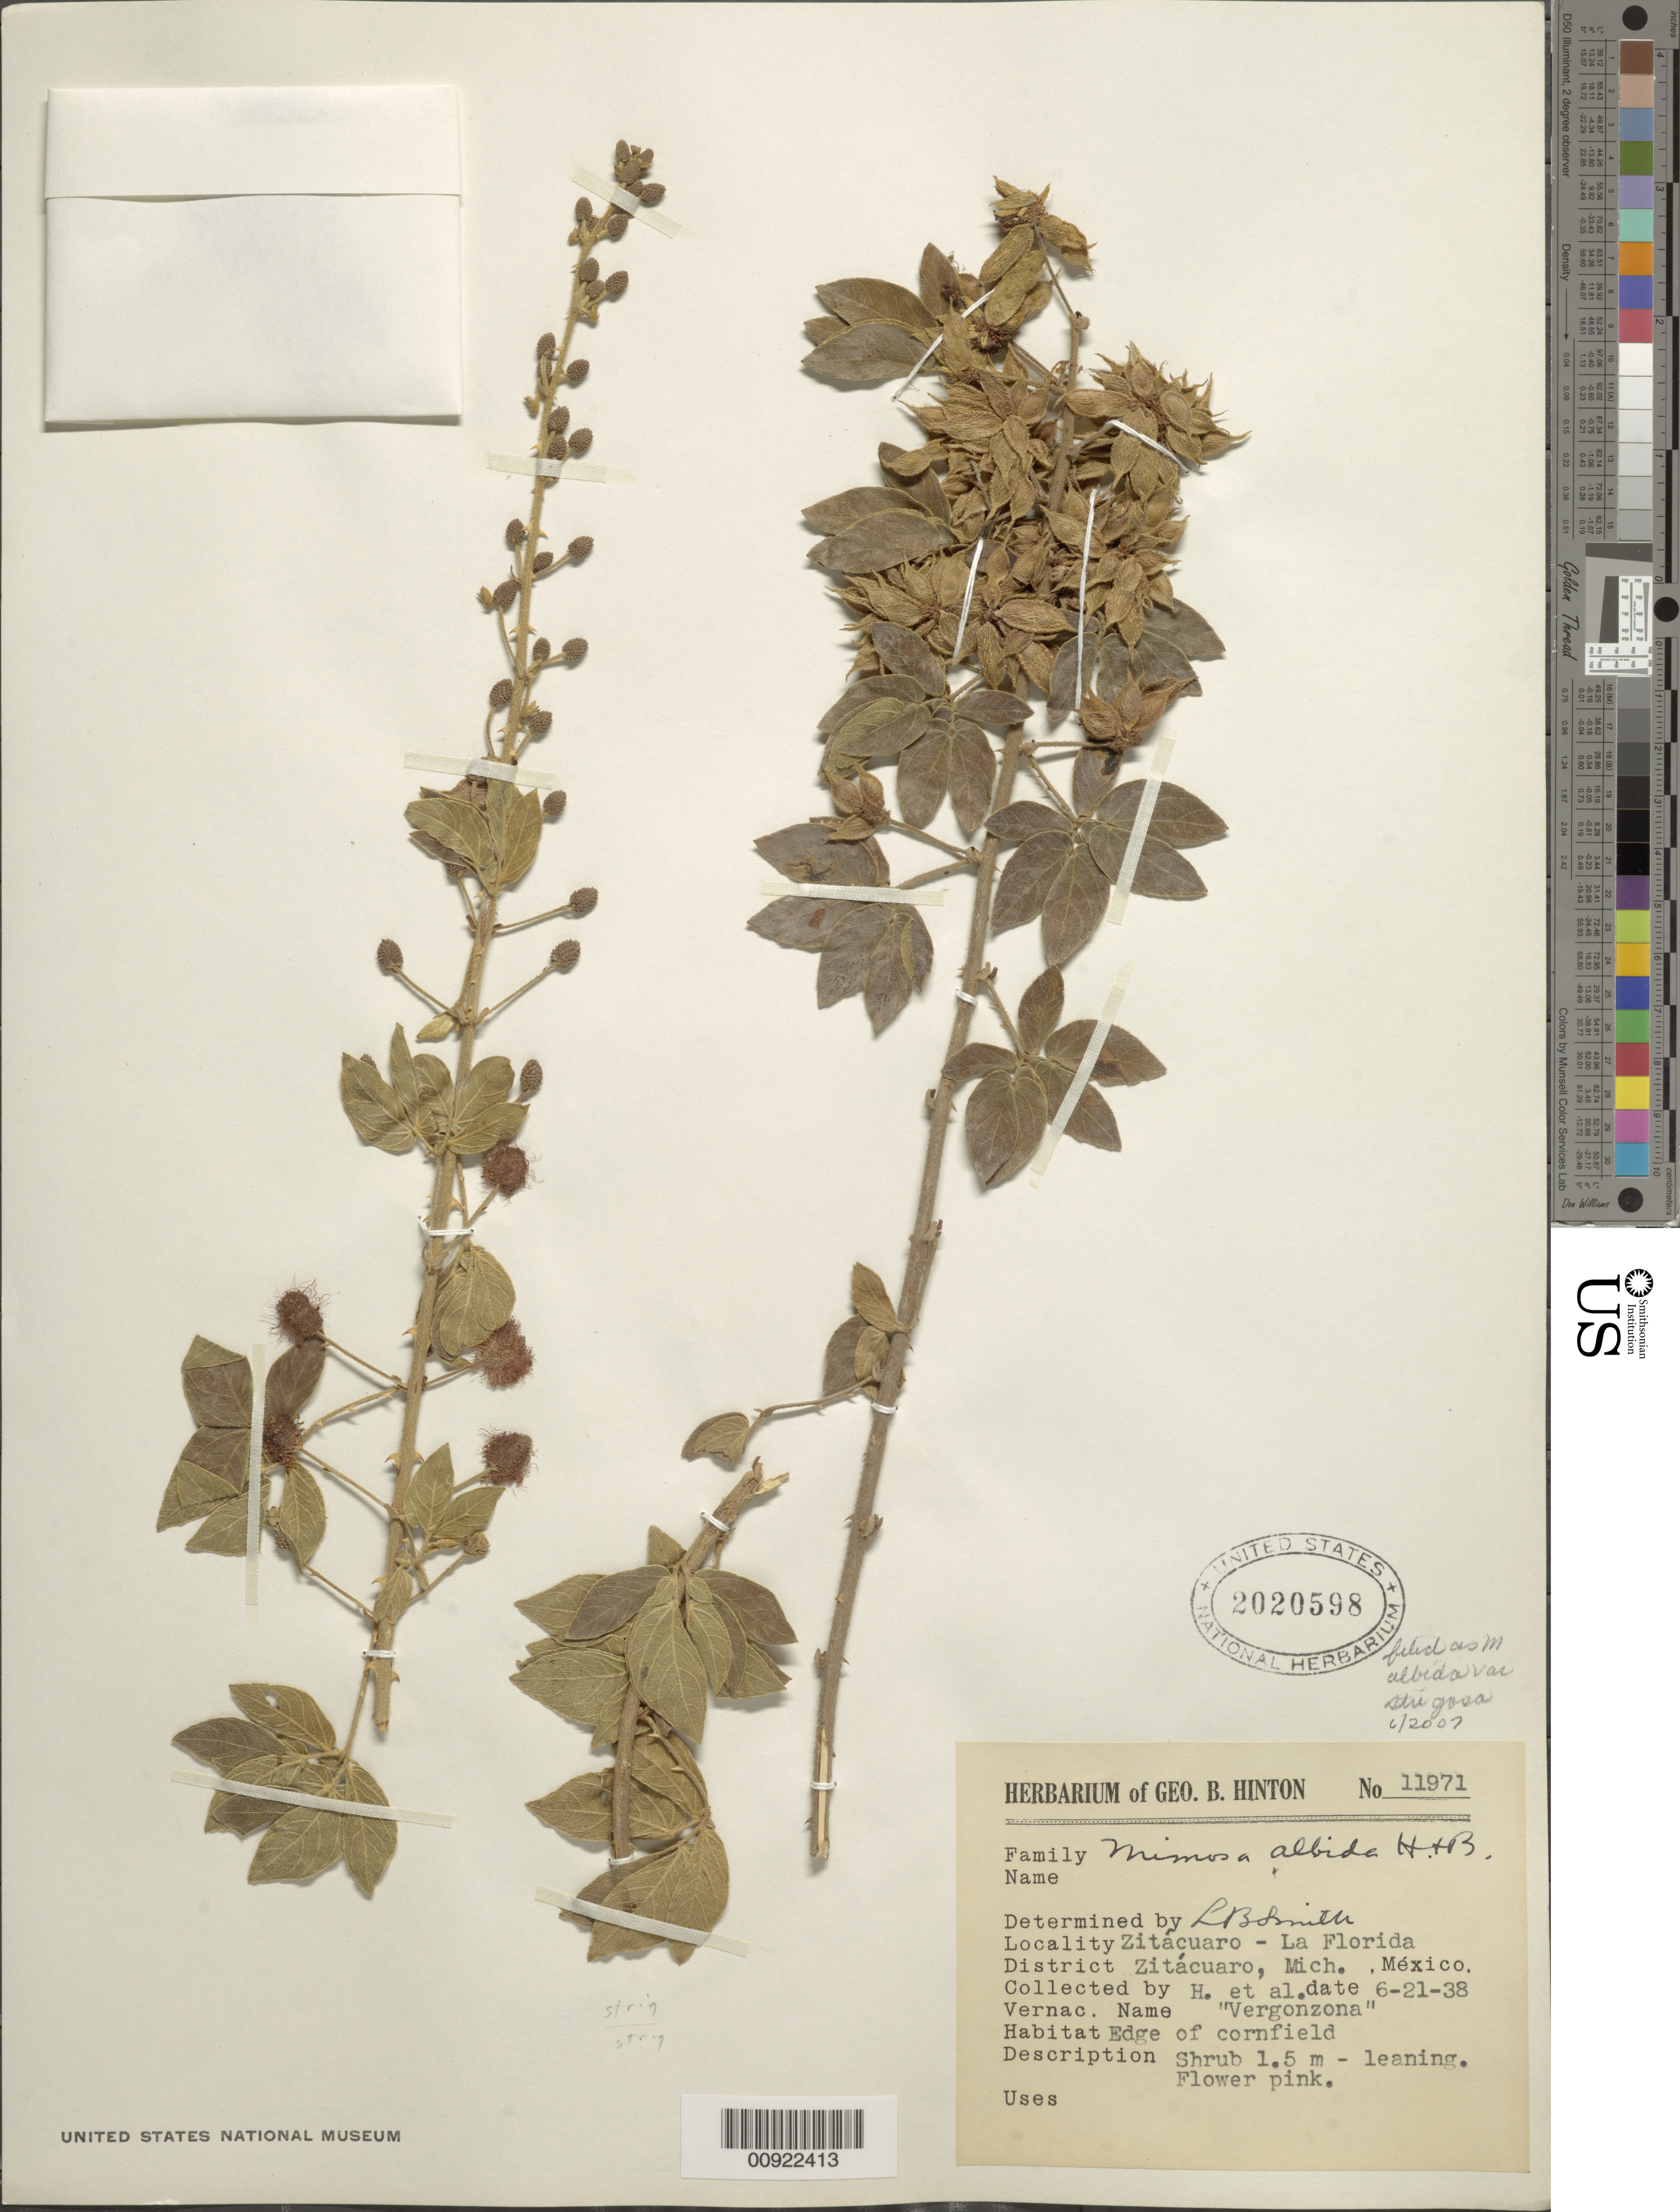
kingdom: Plantae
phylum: Tracheophyta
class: Magnoliopsida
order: Fabales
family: Fabaceae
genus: Mimosa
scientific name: Mimosa albida var. strigosa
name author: (Willd.) B.L. Rob.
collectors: G. B. Hinton & et al.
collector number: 11971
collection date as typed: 21 Jun 1938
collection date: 1938-06-21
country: Mexico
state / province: Michoacán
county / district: Zitácuaro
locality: Zitácuaro - La Florida, District Zitácuaro, Michoacán.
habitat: Edge of cornfield.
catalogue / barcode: US 2020598